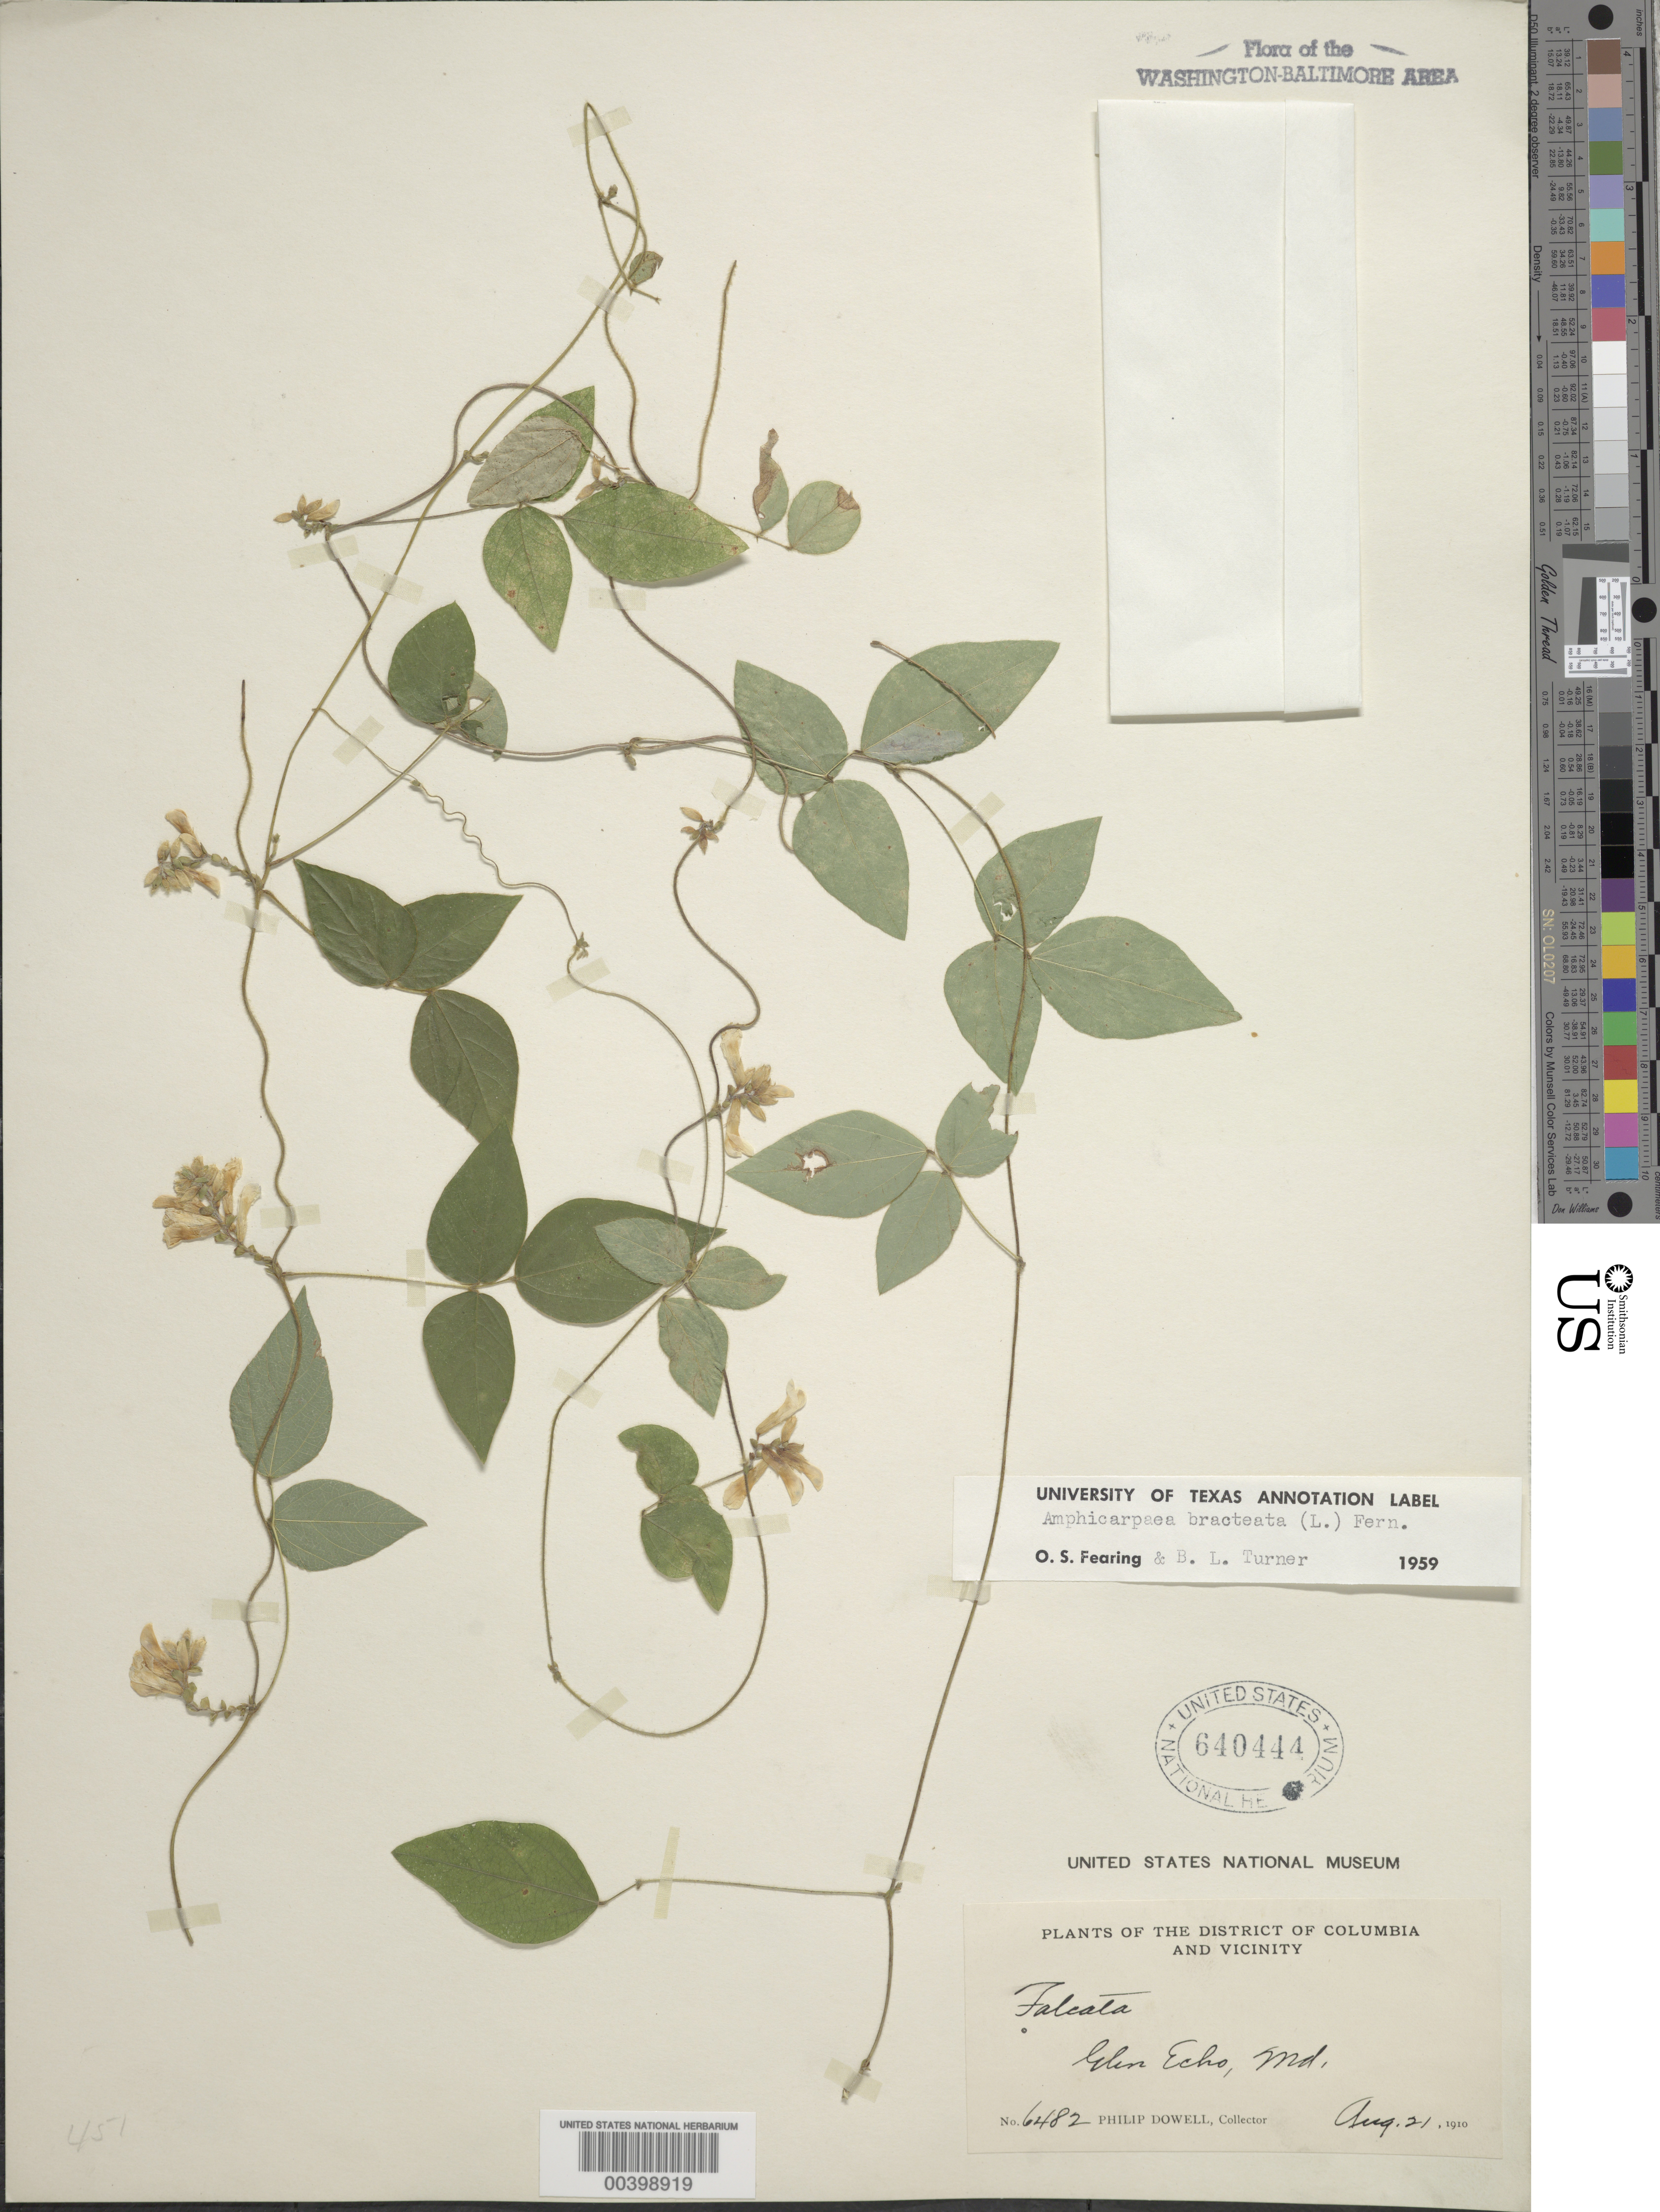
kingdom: Plantae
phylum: Tracheophyta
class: Magnoliopsida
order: Fabales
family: Fabaceae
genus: Amphicarpaea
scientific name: Amphicarpaea bracteata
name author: (L.) Fernald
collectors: P. Dowell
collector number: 6482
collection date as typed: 21 Aug 1910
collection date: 1910-08-21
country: United States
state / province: Maryland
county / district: Montgomery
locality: Glen Echo C. & O. Canal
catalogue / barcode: US 640444